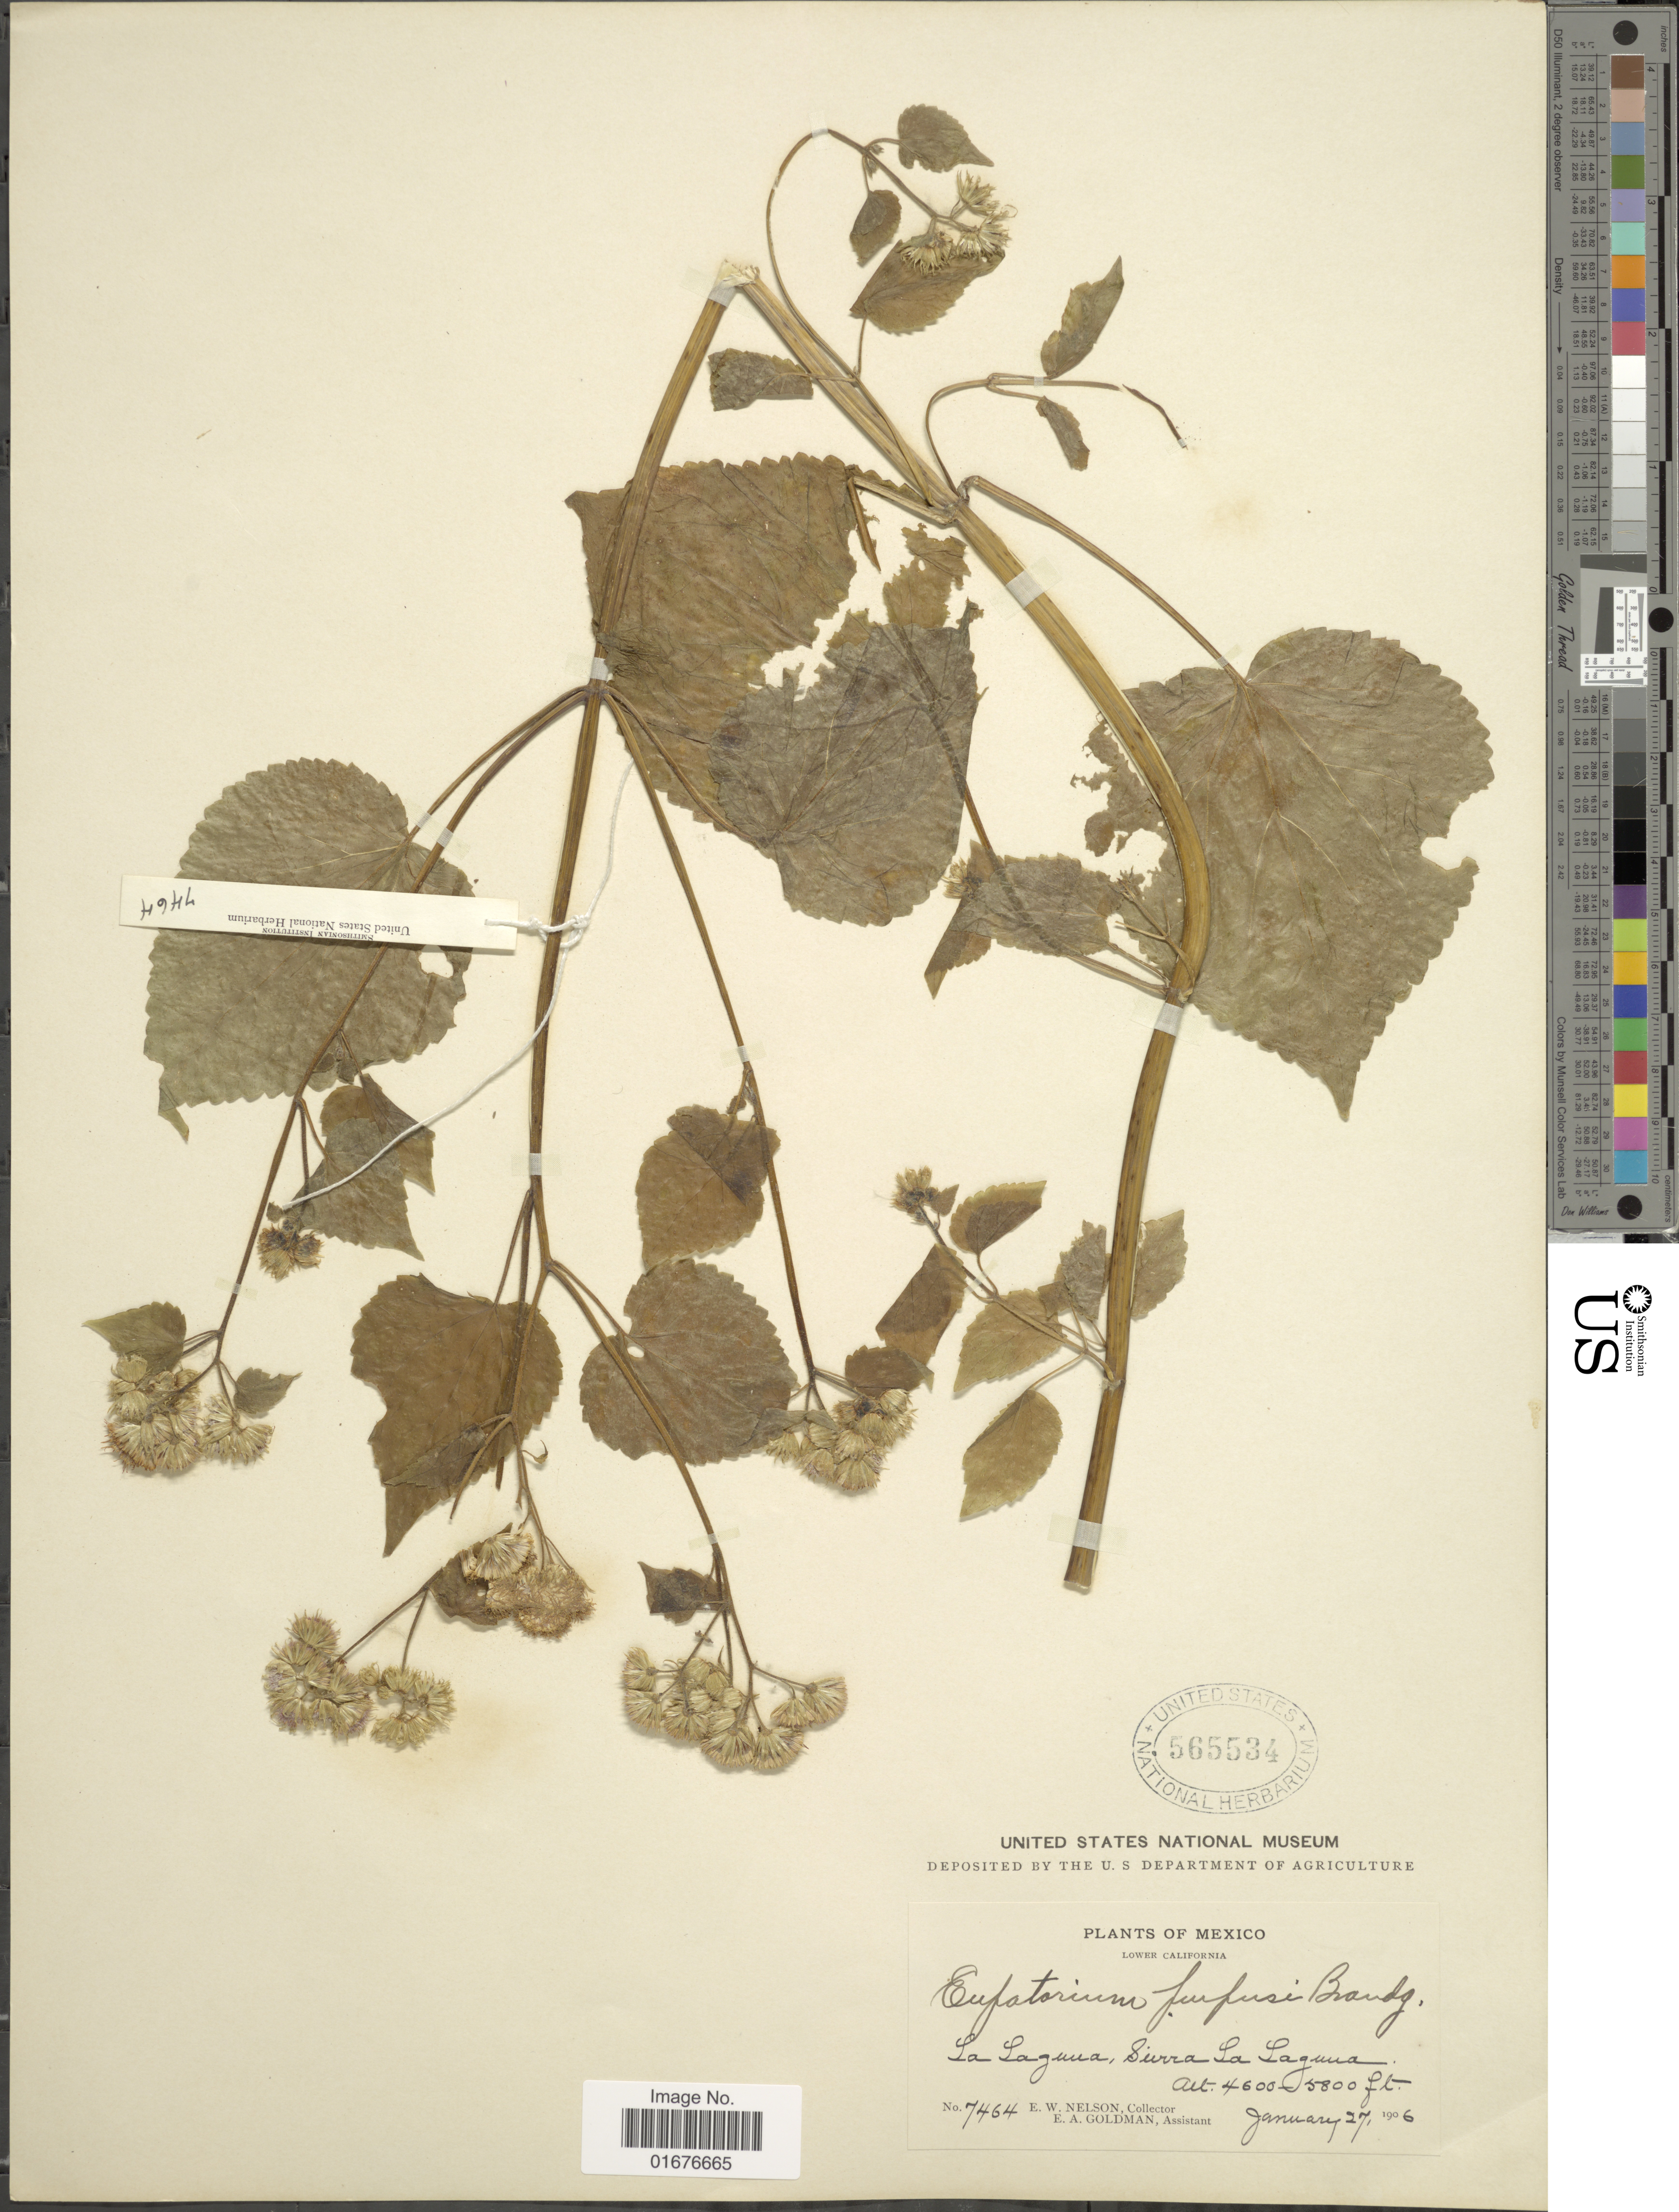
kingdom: Plantae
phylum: Tracheophyta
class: Magnoliopsida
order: Asterales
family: Asteraceae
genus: Ageratina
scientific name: Ageratina purpusii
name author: (Brandegee) R.M. King & H. Rob.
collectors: E. W. Nelson & E. A. Goldman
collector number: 7464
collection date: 1906-01-27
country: Mexico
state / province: Baja California Sur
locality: La Laguna, Sierra La Laguna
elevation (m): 1402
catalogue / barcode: US 565534